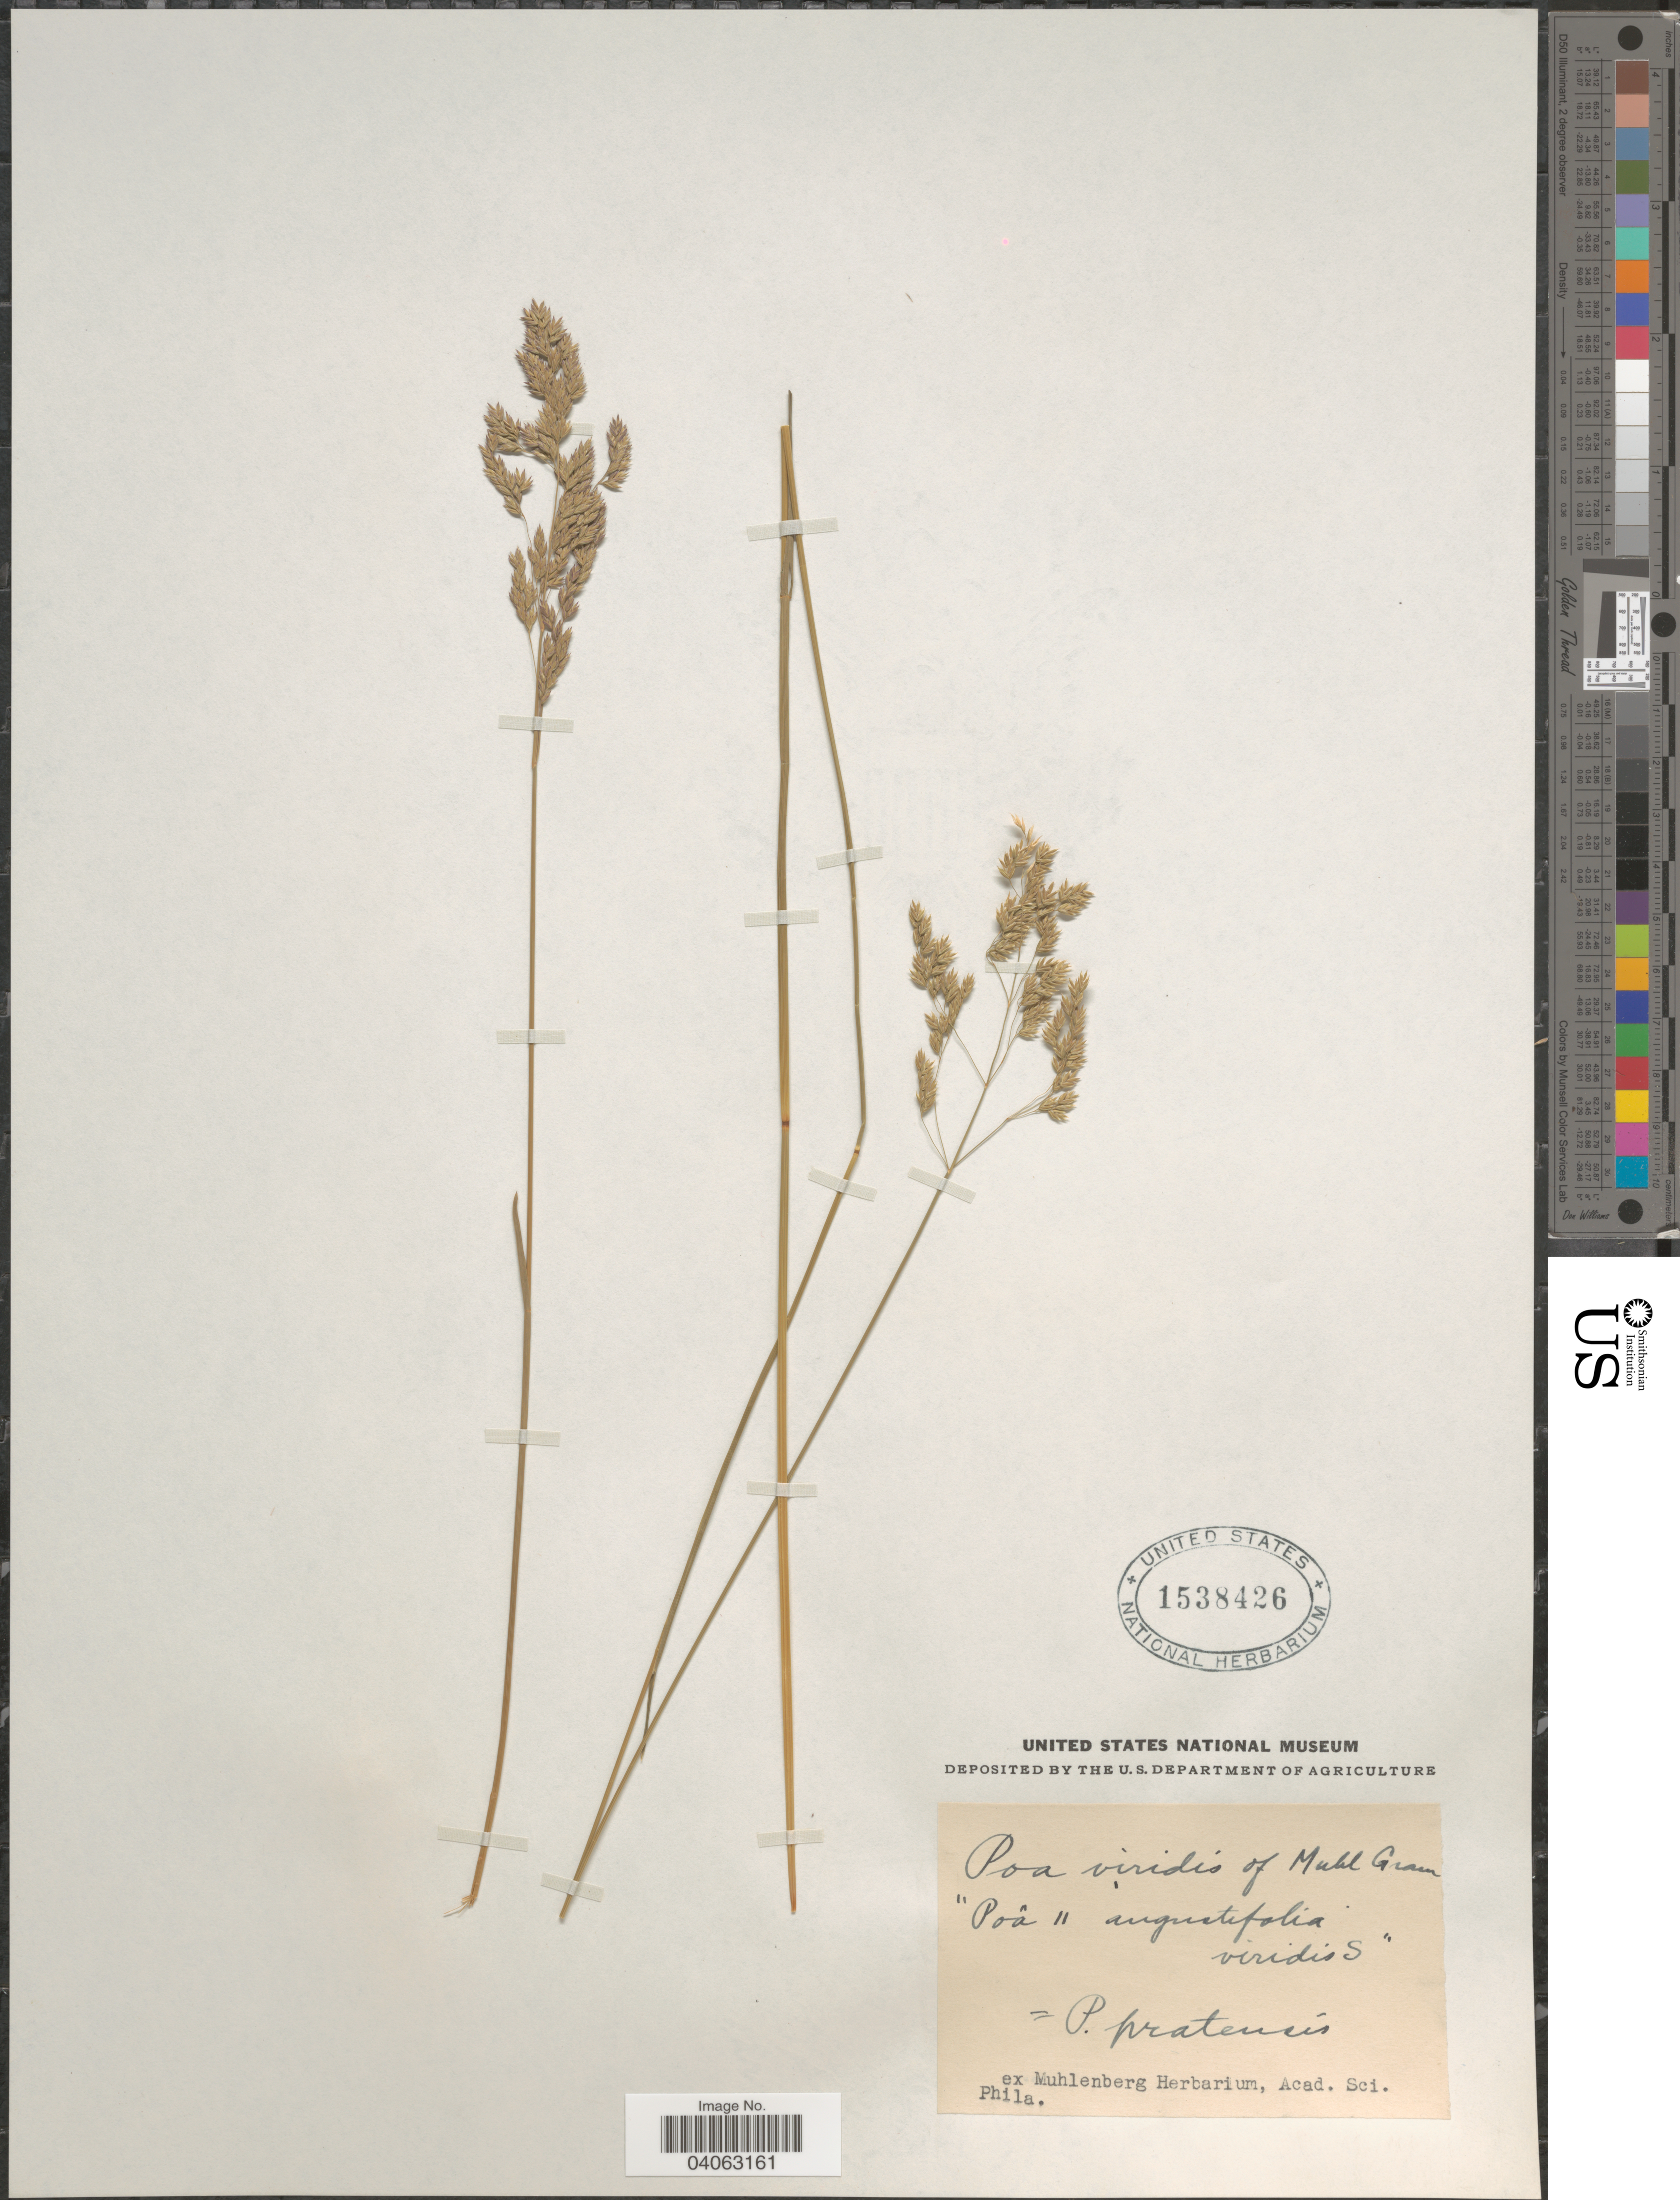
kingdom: Plantae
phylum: Tracheophyta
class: Liliopsida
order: Poales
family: Poaceae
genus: Poa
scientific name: Poa pratensis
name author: L.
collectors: ex herb. Muhlenberg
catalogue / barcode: US 1538426